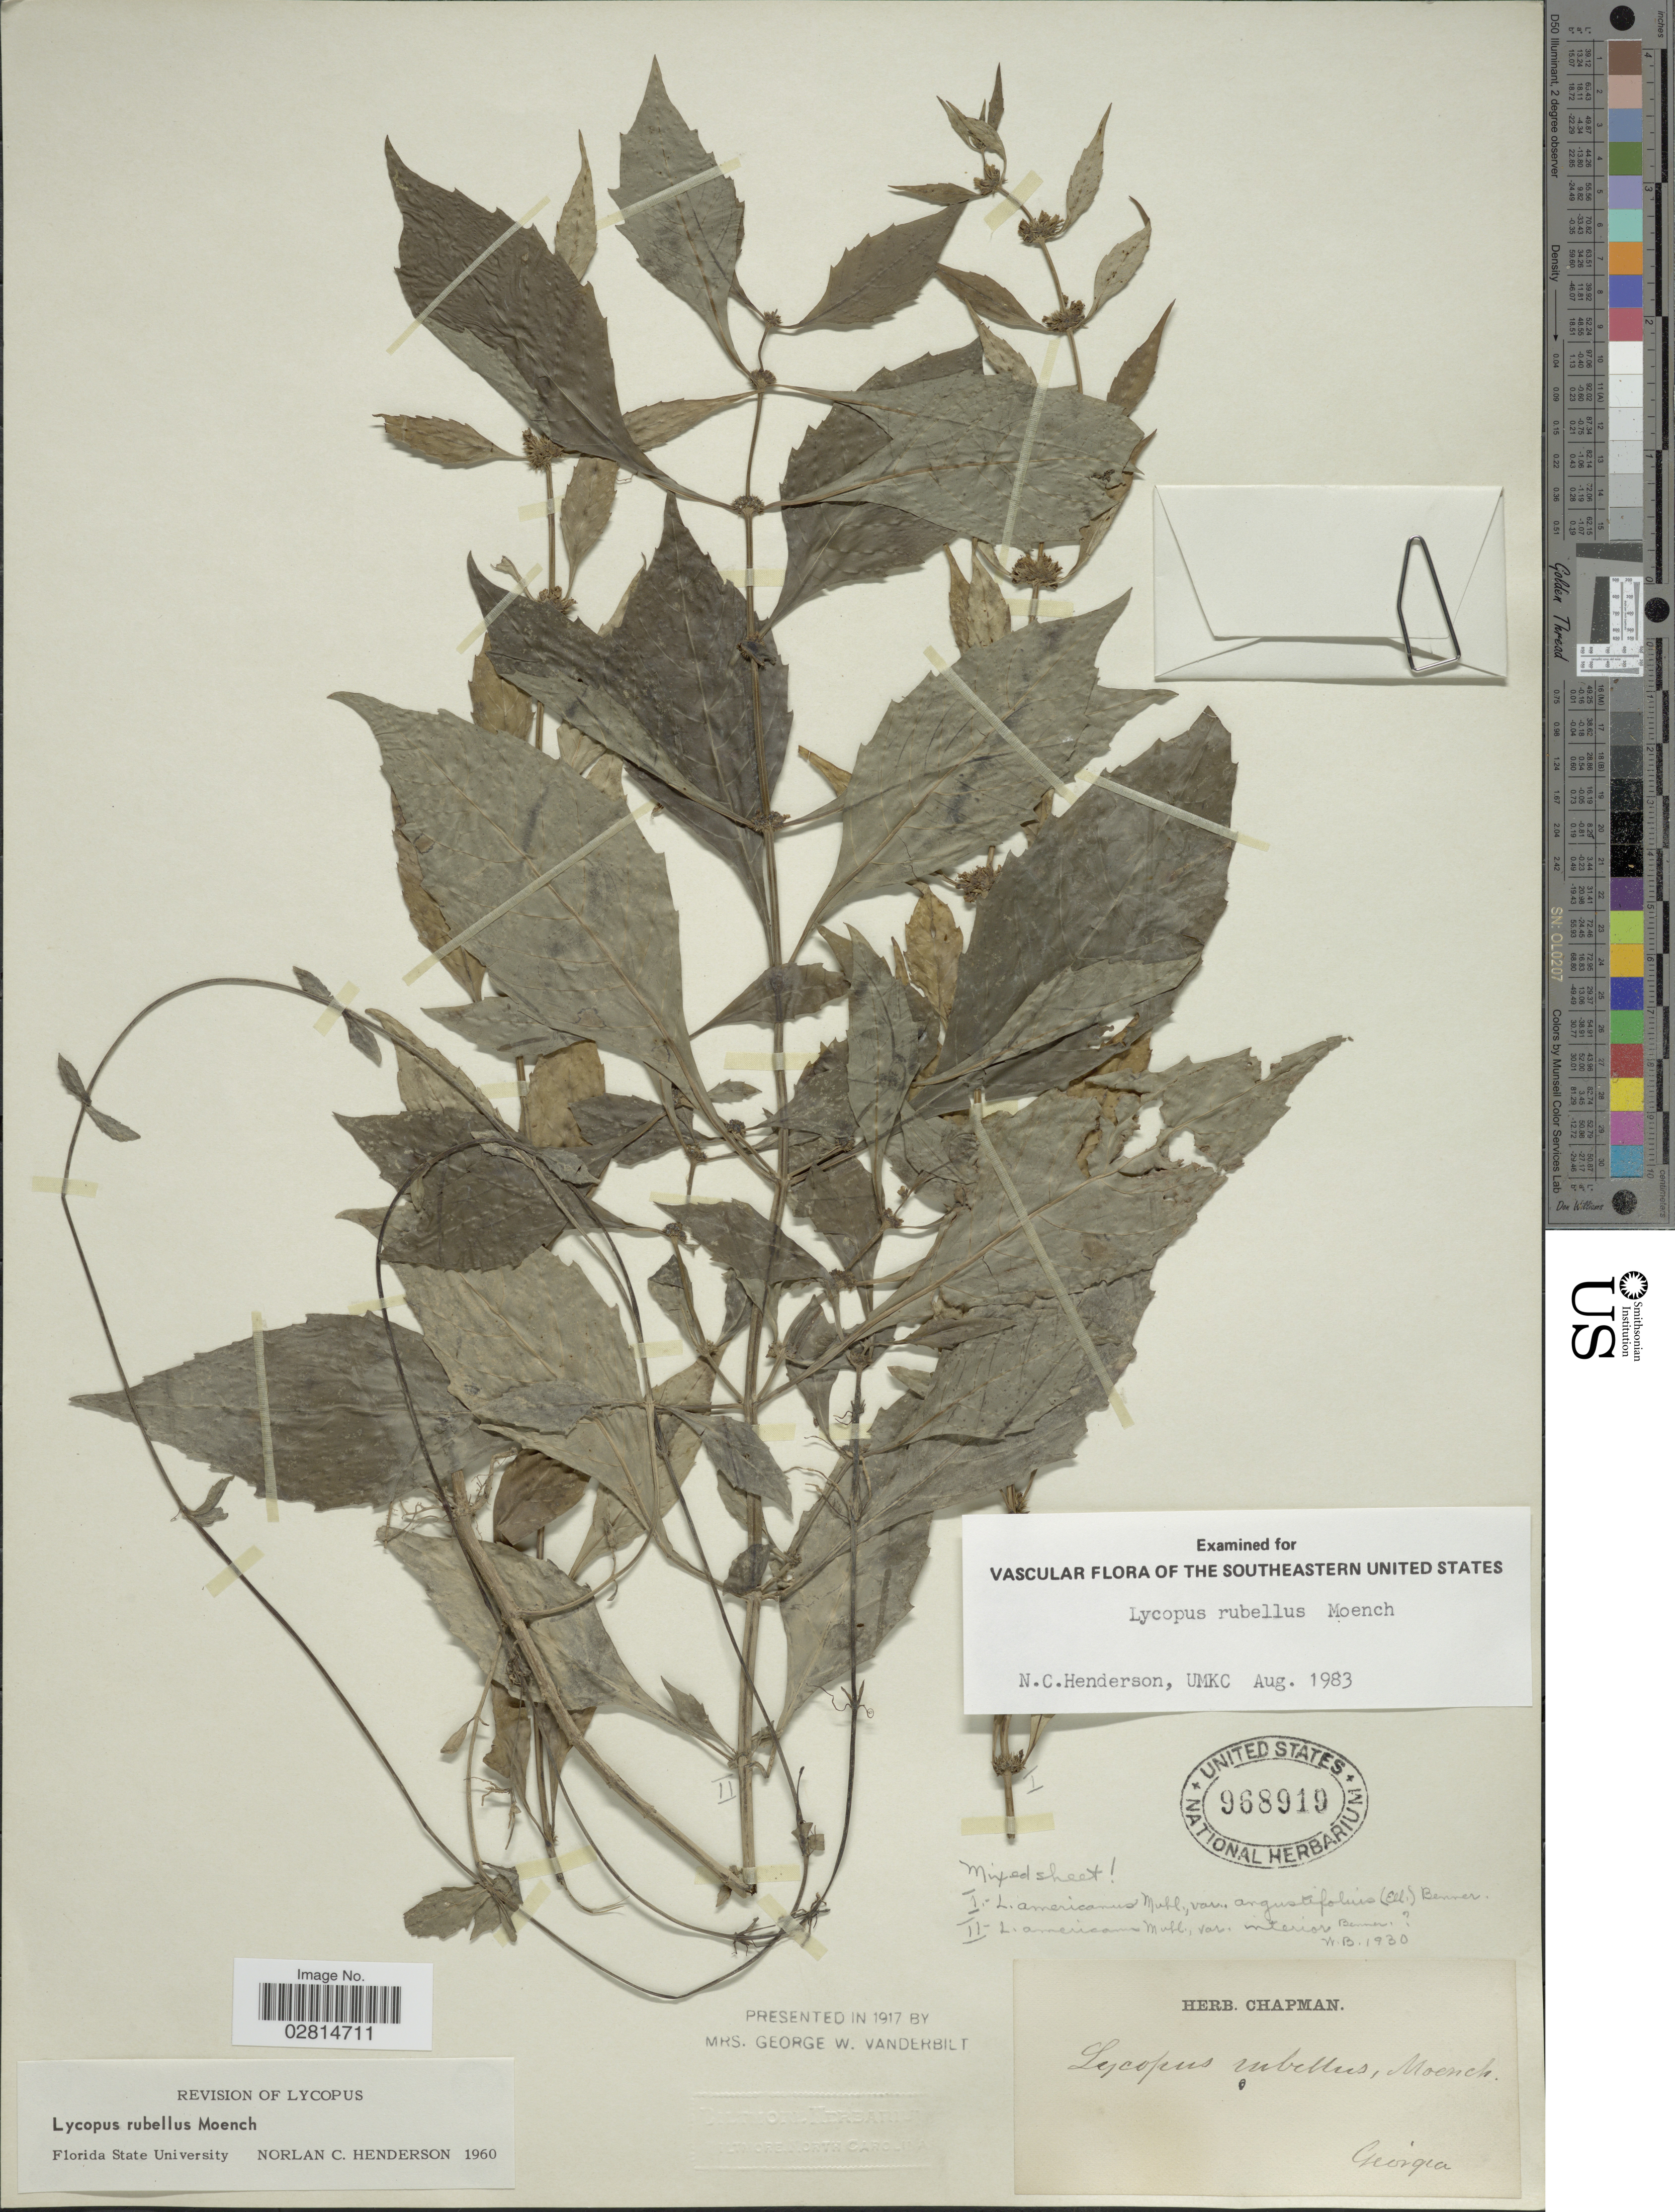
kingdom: Plantae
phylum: Tracheophyta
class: Magnoliopsida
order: Lamiales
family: Lamiaceae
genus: Lycopus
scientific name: Lycopus rubellus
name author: Moench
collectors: ex herb. Chapman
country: United States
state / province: Georgia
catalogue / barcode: US 968919